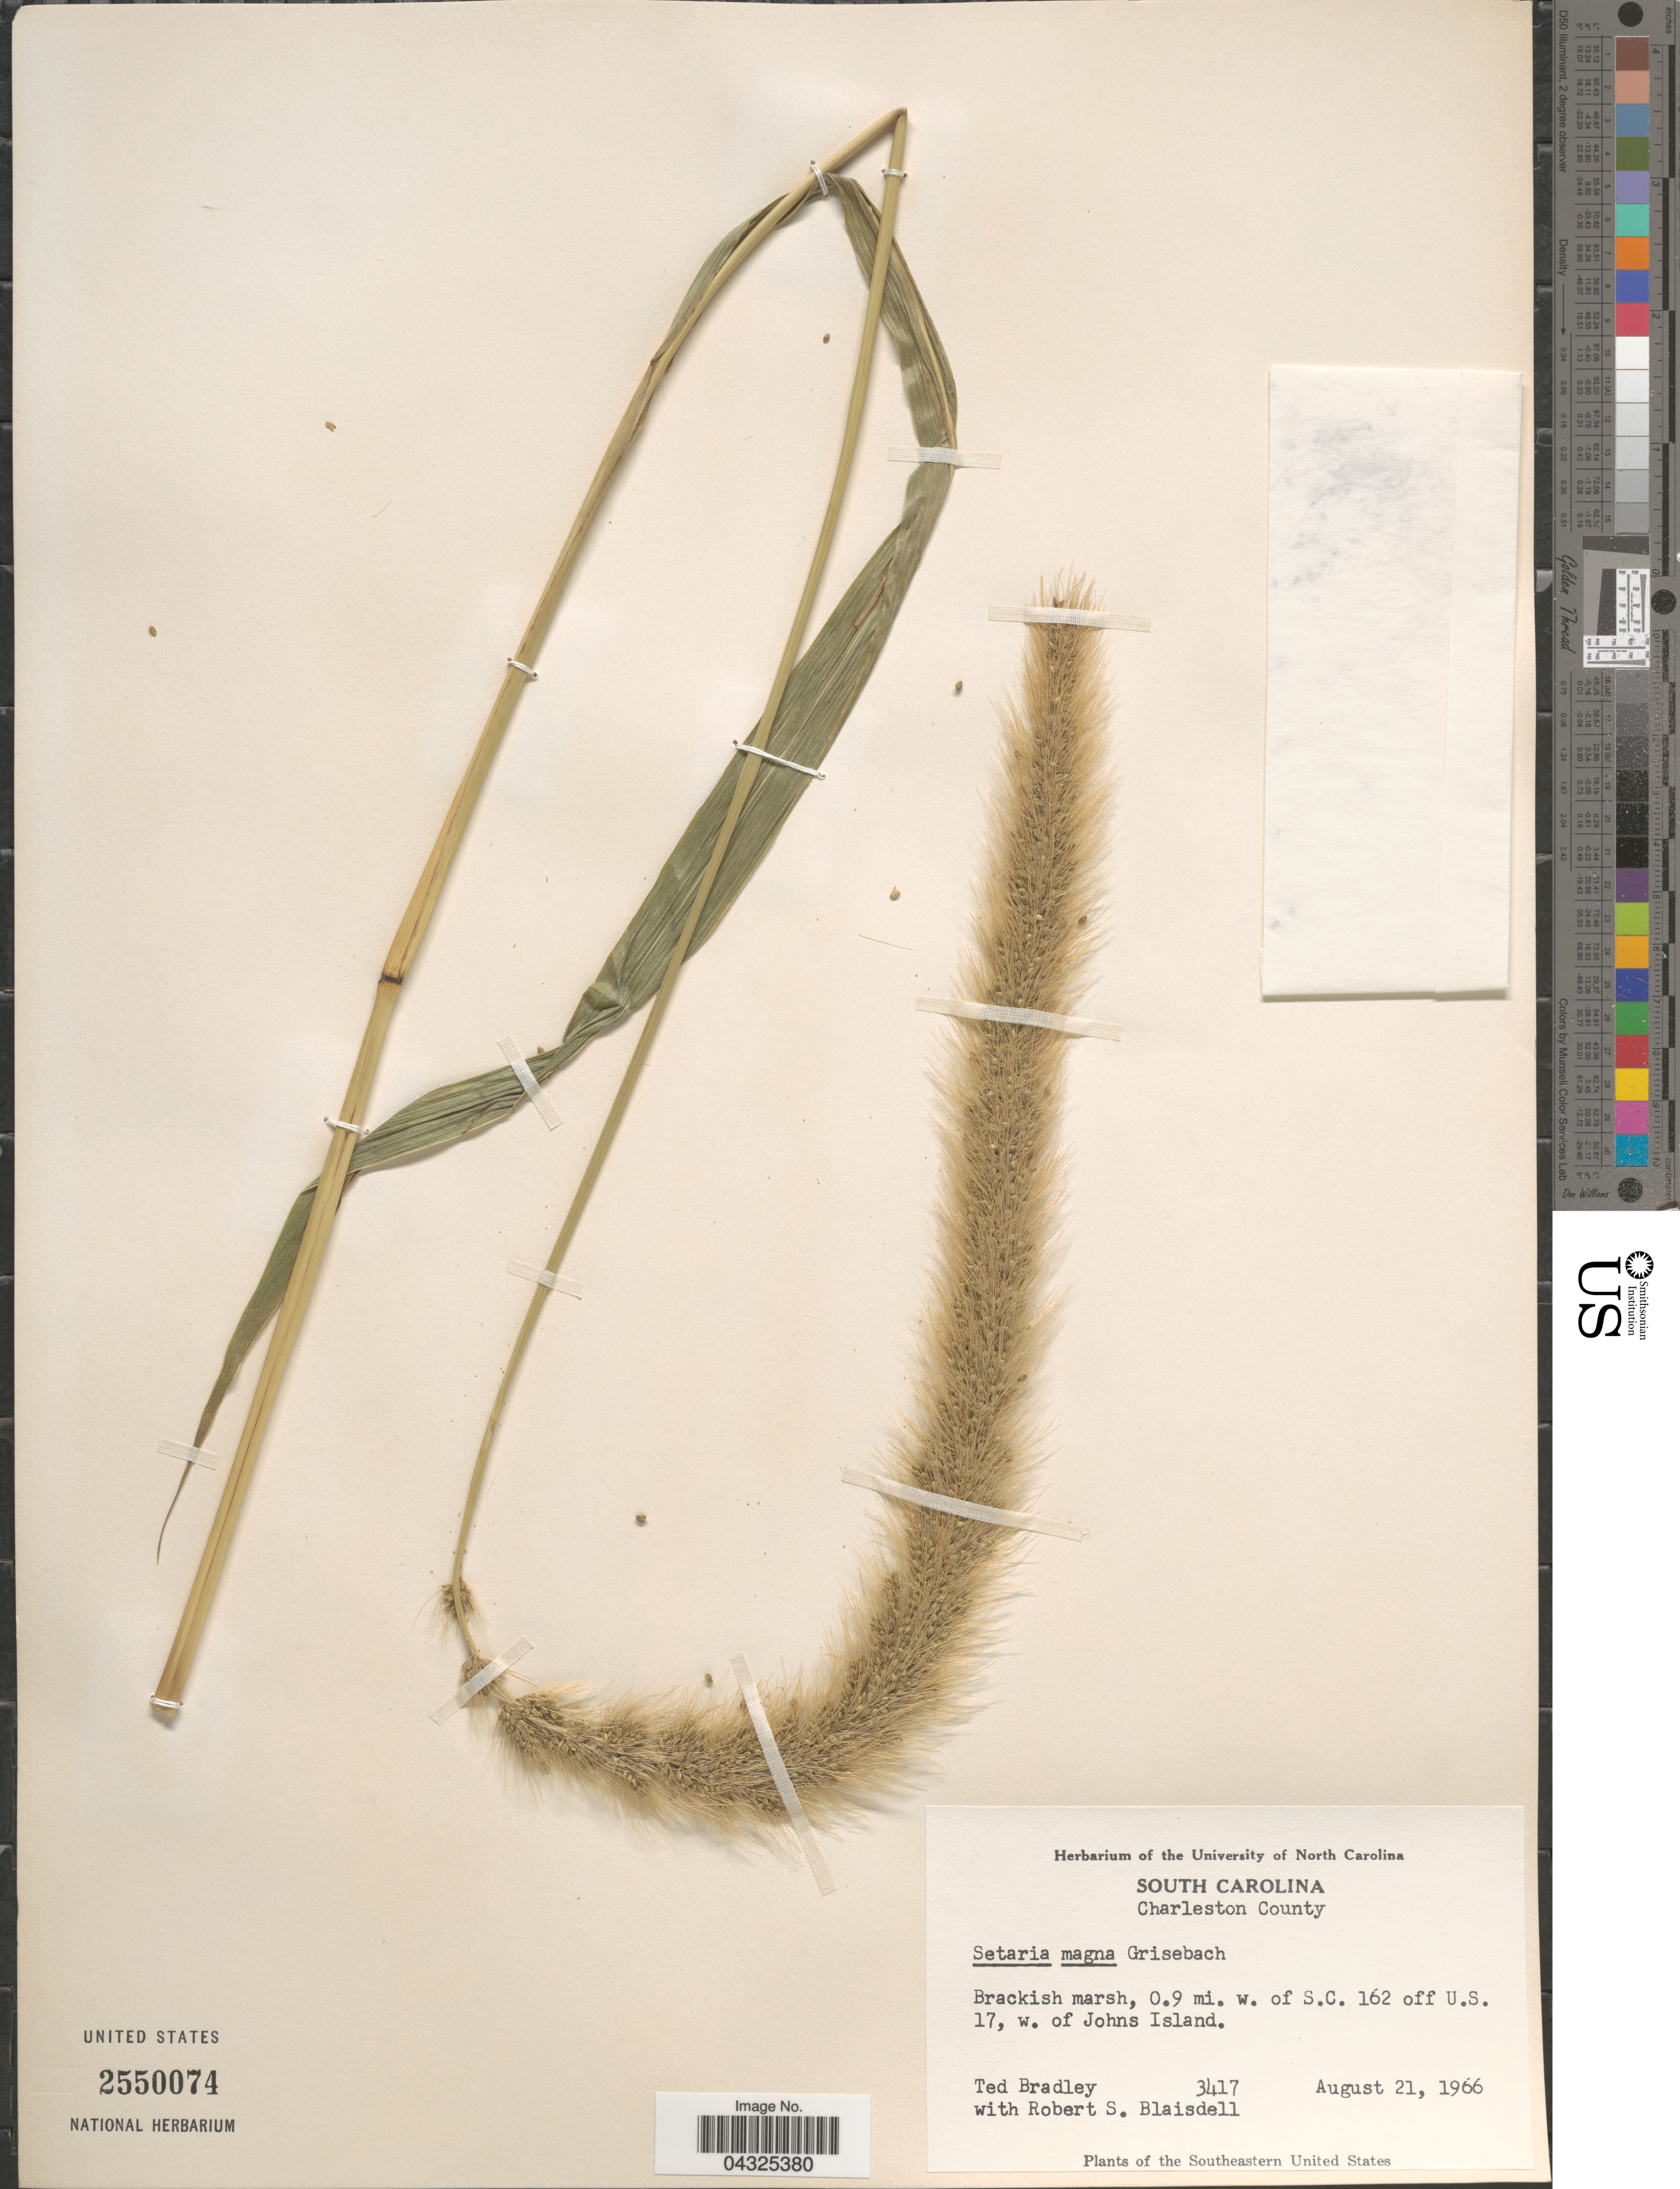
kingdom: Plantae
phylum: Tracheophyta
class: Liliopsida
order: Poales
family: Poaceae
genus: Setaria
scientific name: Setaria magna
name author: Griseb.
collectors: T. Bradley & R. S. Blaisdell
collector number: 3417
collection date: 1966-08-21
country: United States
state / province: South Carolina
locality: Charleston County. 0.9 mi. w. of S.C. 162 off U.S. 17, w. of Johns Island. The Southeastern United States.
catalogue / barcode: US 2550074